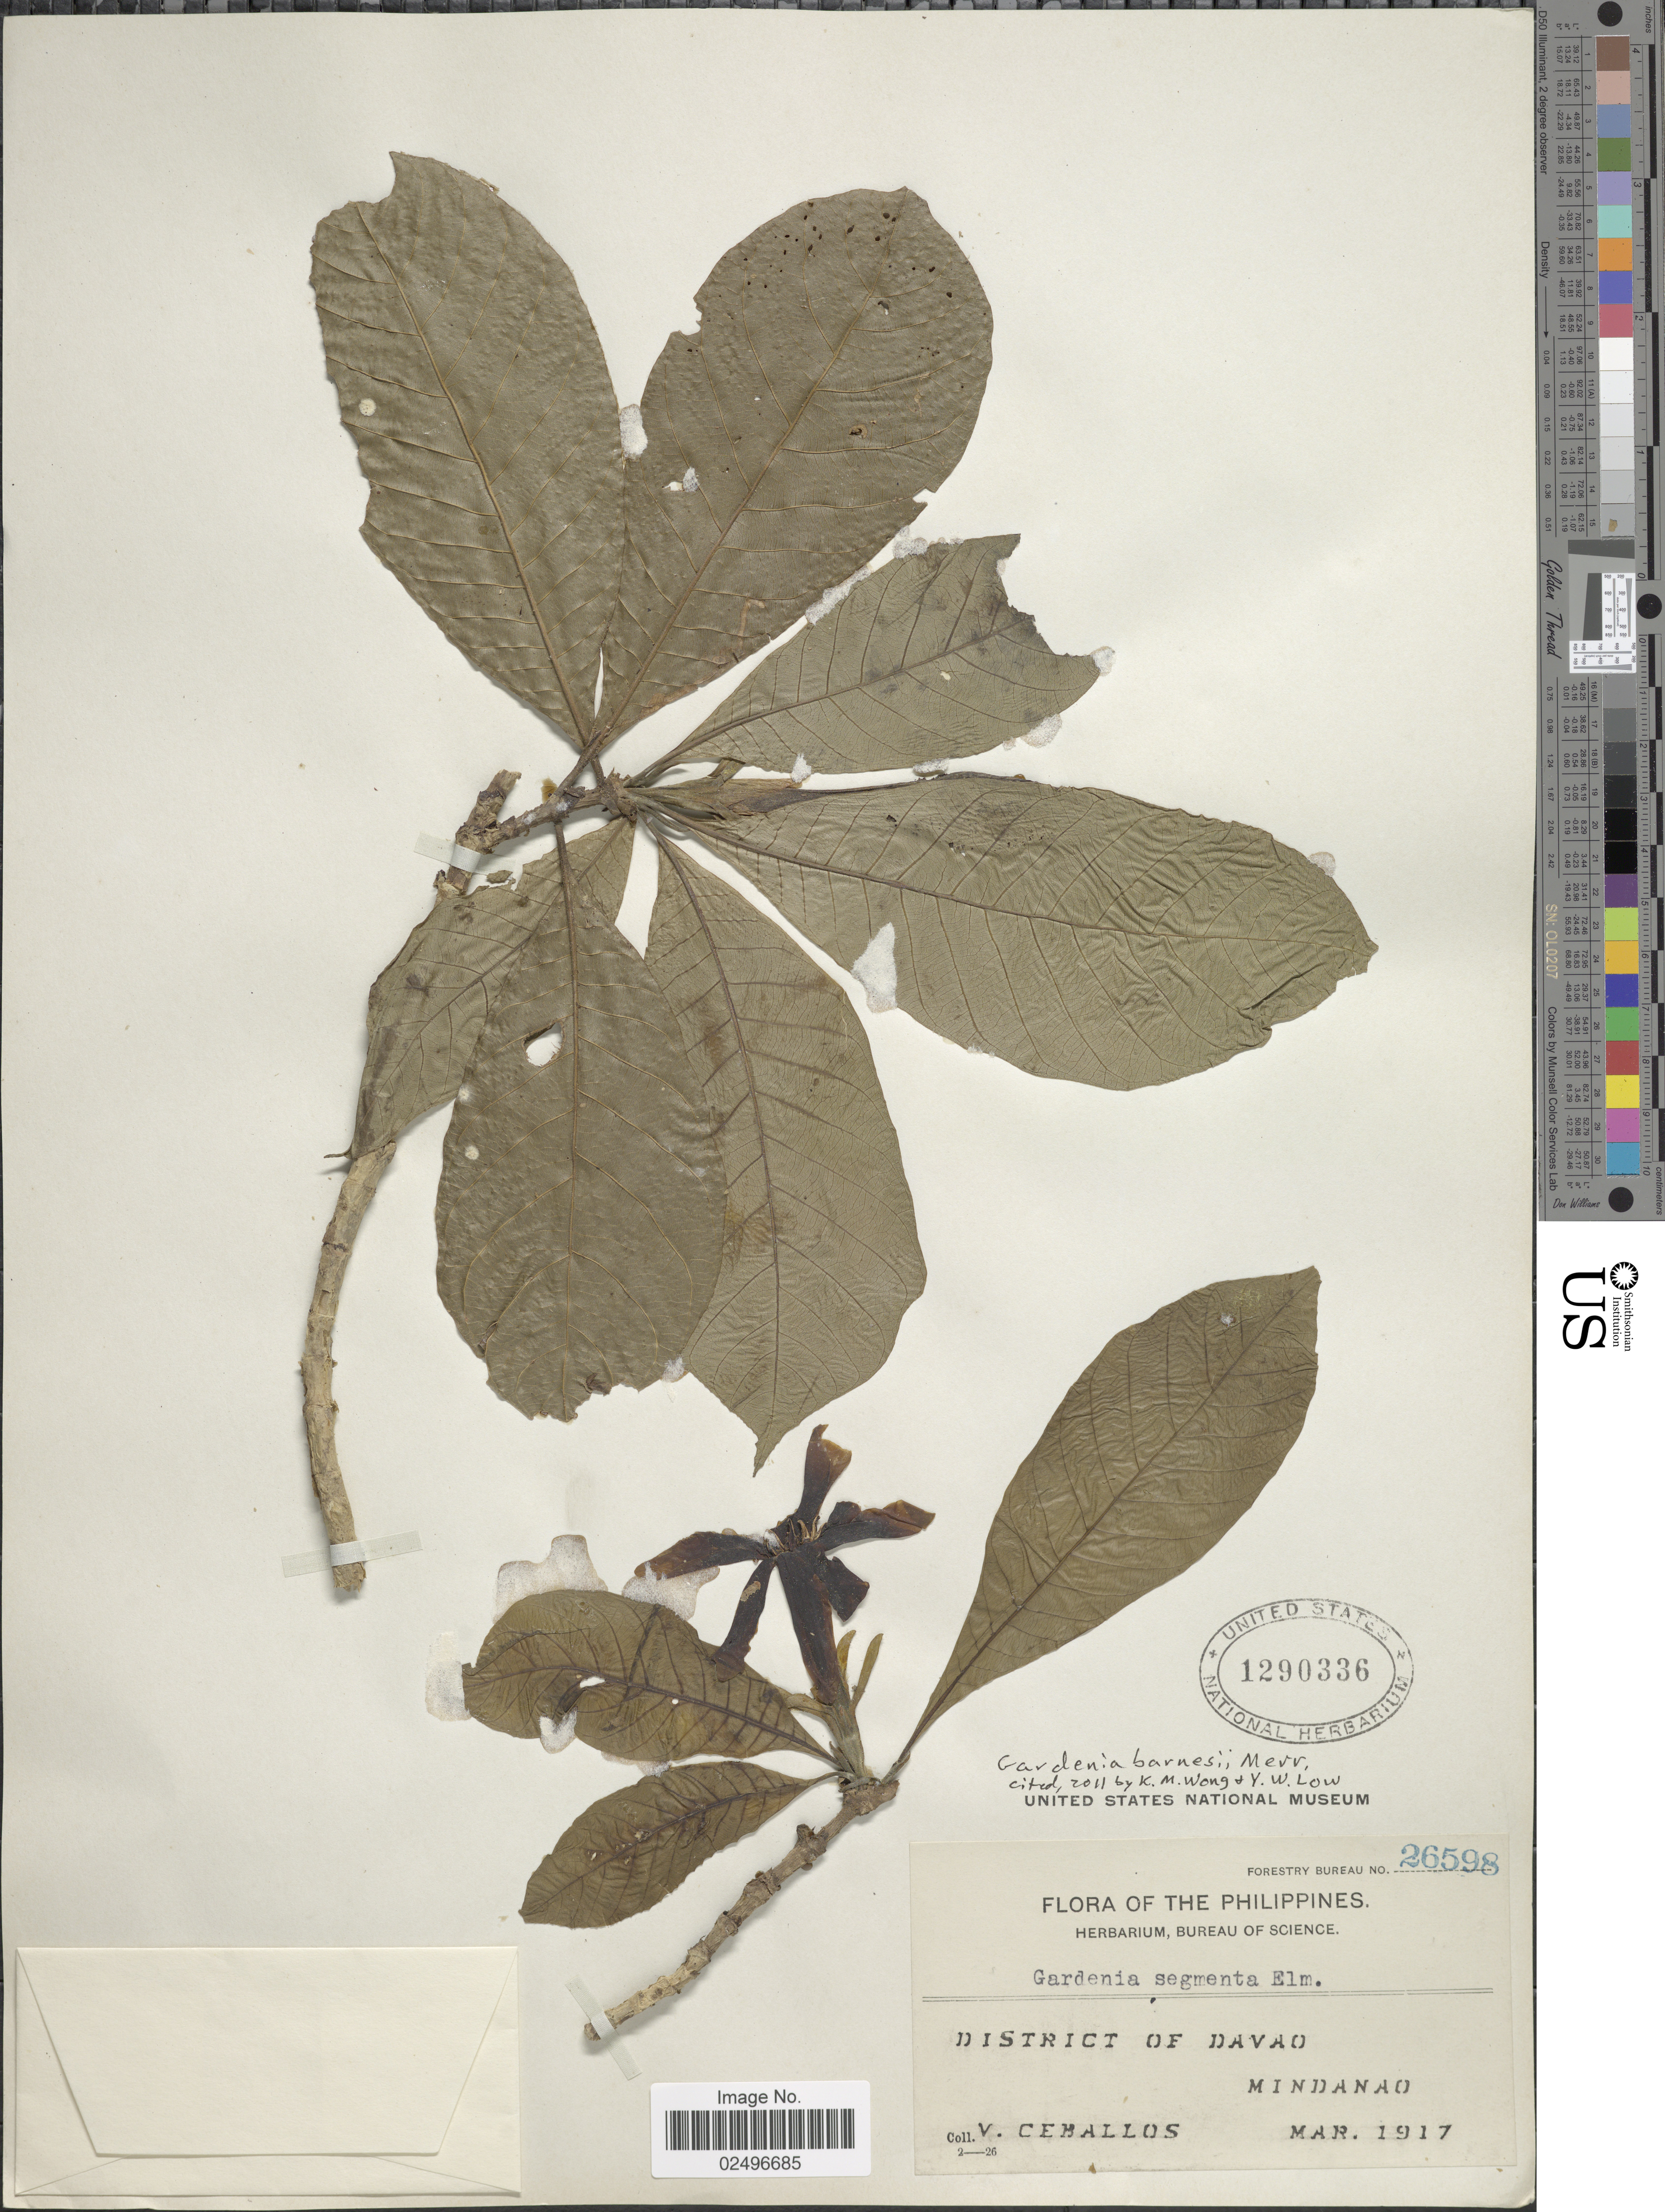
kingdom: Plantae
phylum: Tracheophyta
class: Magnoliopsida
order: Gentianales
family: Rubiaceae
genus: Gardenia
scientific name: Gardenia barnesii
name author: Merr.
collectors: V. Ceballos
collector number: Forestry Bureau 26598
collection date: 1917-03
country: Philippines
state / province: Davao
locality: Mindanao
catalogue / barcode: US 1290336